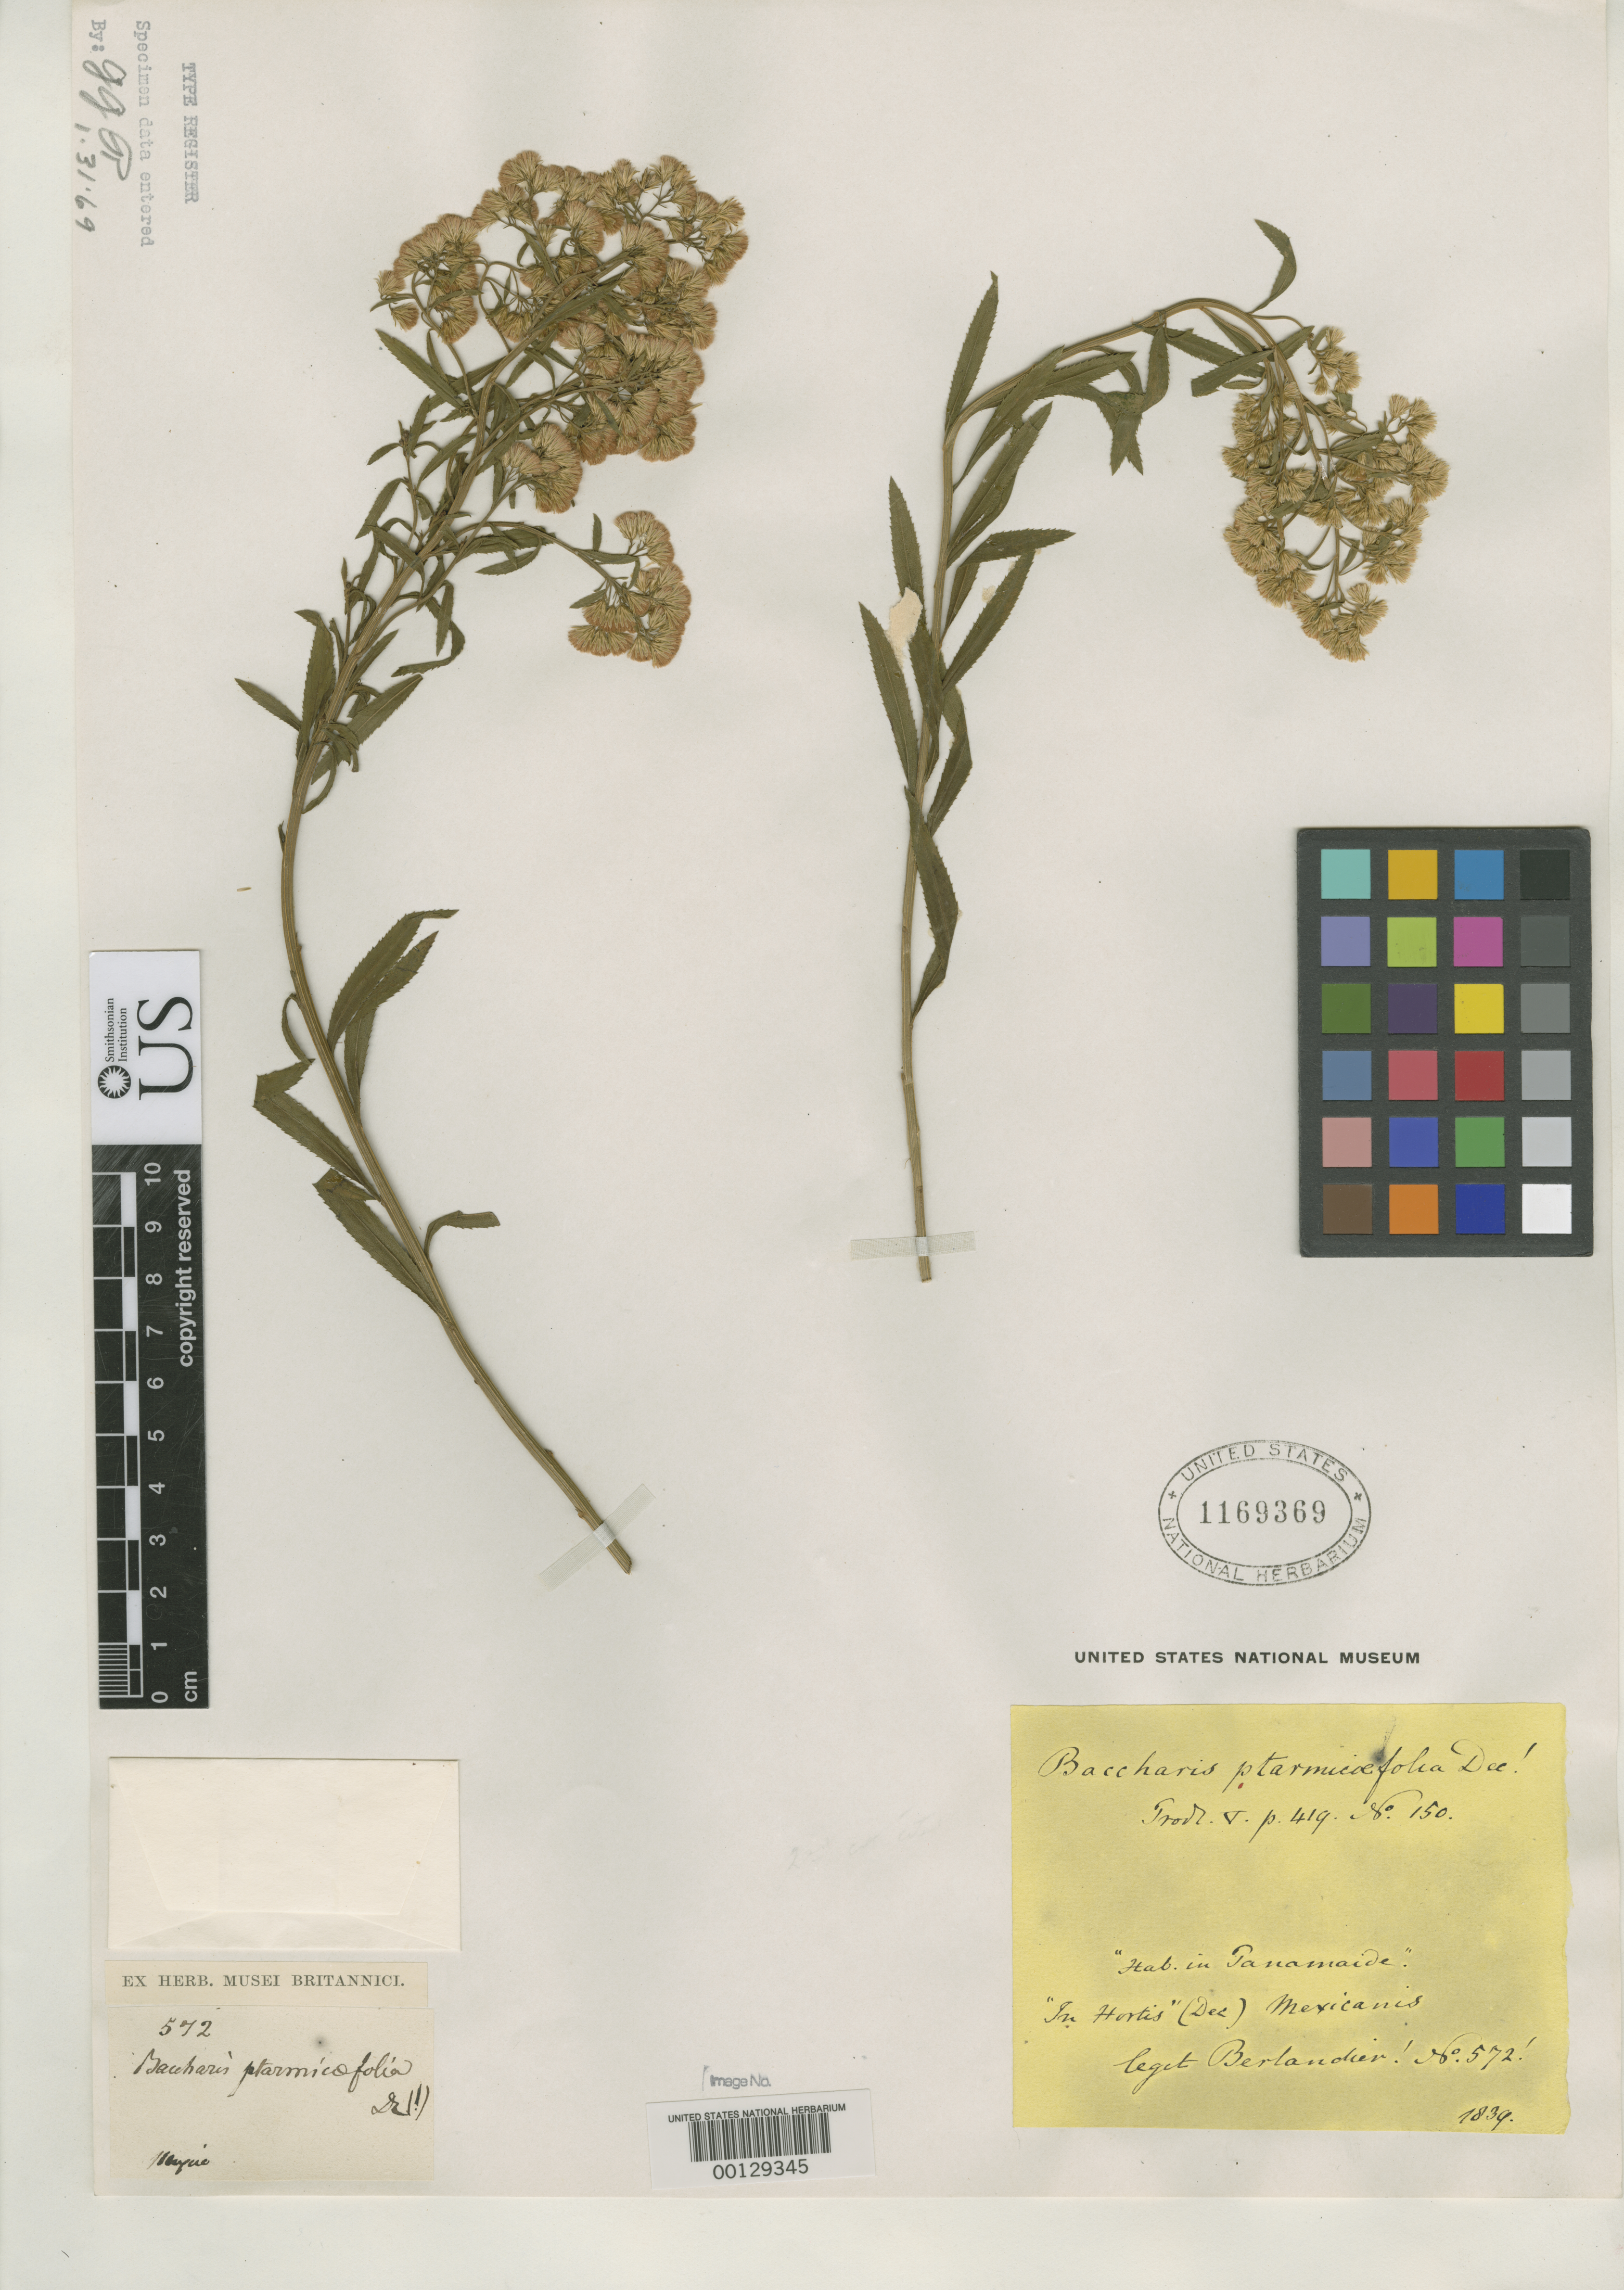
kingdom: Plantae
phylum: Tracheophyta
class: Magnoliopsida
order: Asterales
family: Asteraceae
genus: Baccharis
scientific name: Baccharis ptarmicaefolia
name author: DC.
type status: Isotype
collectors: J. L. Berlandier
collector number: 572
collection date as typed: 1839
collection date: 1839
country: Mexico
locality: E of Monserrat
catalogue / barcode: US 1169369